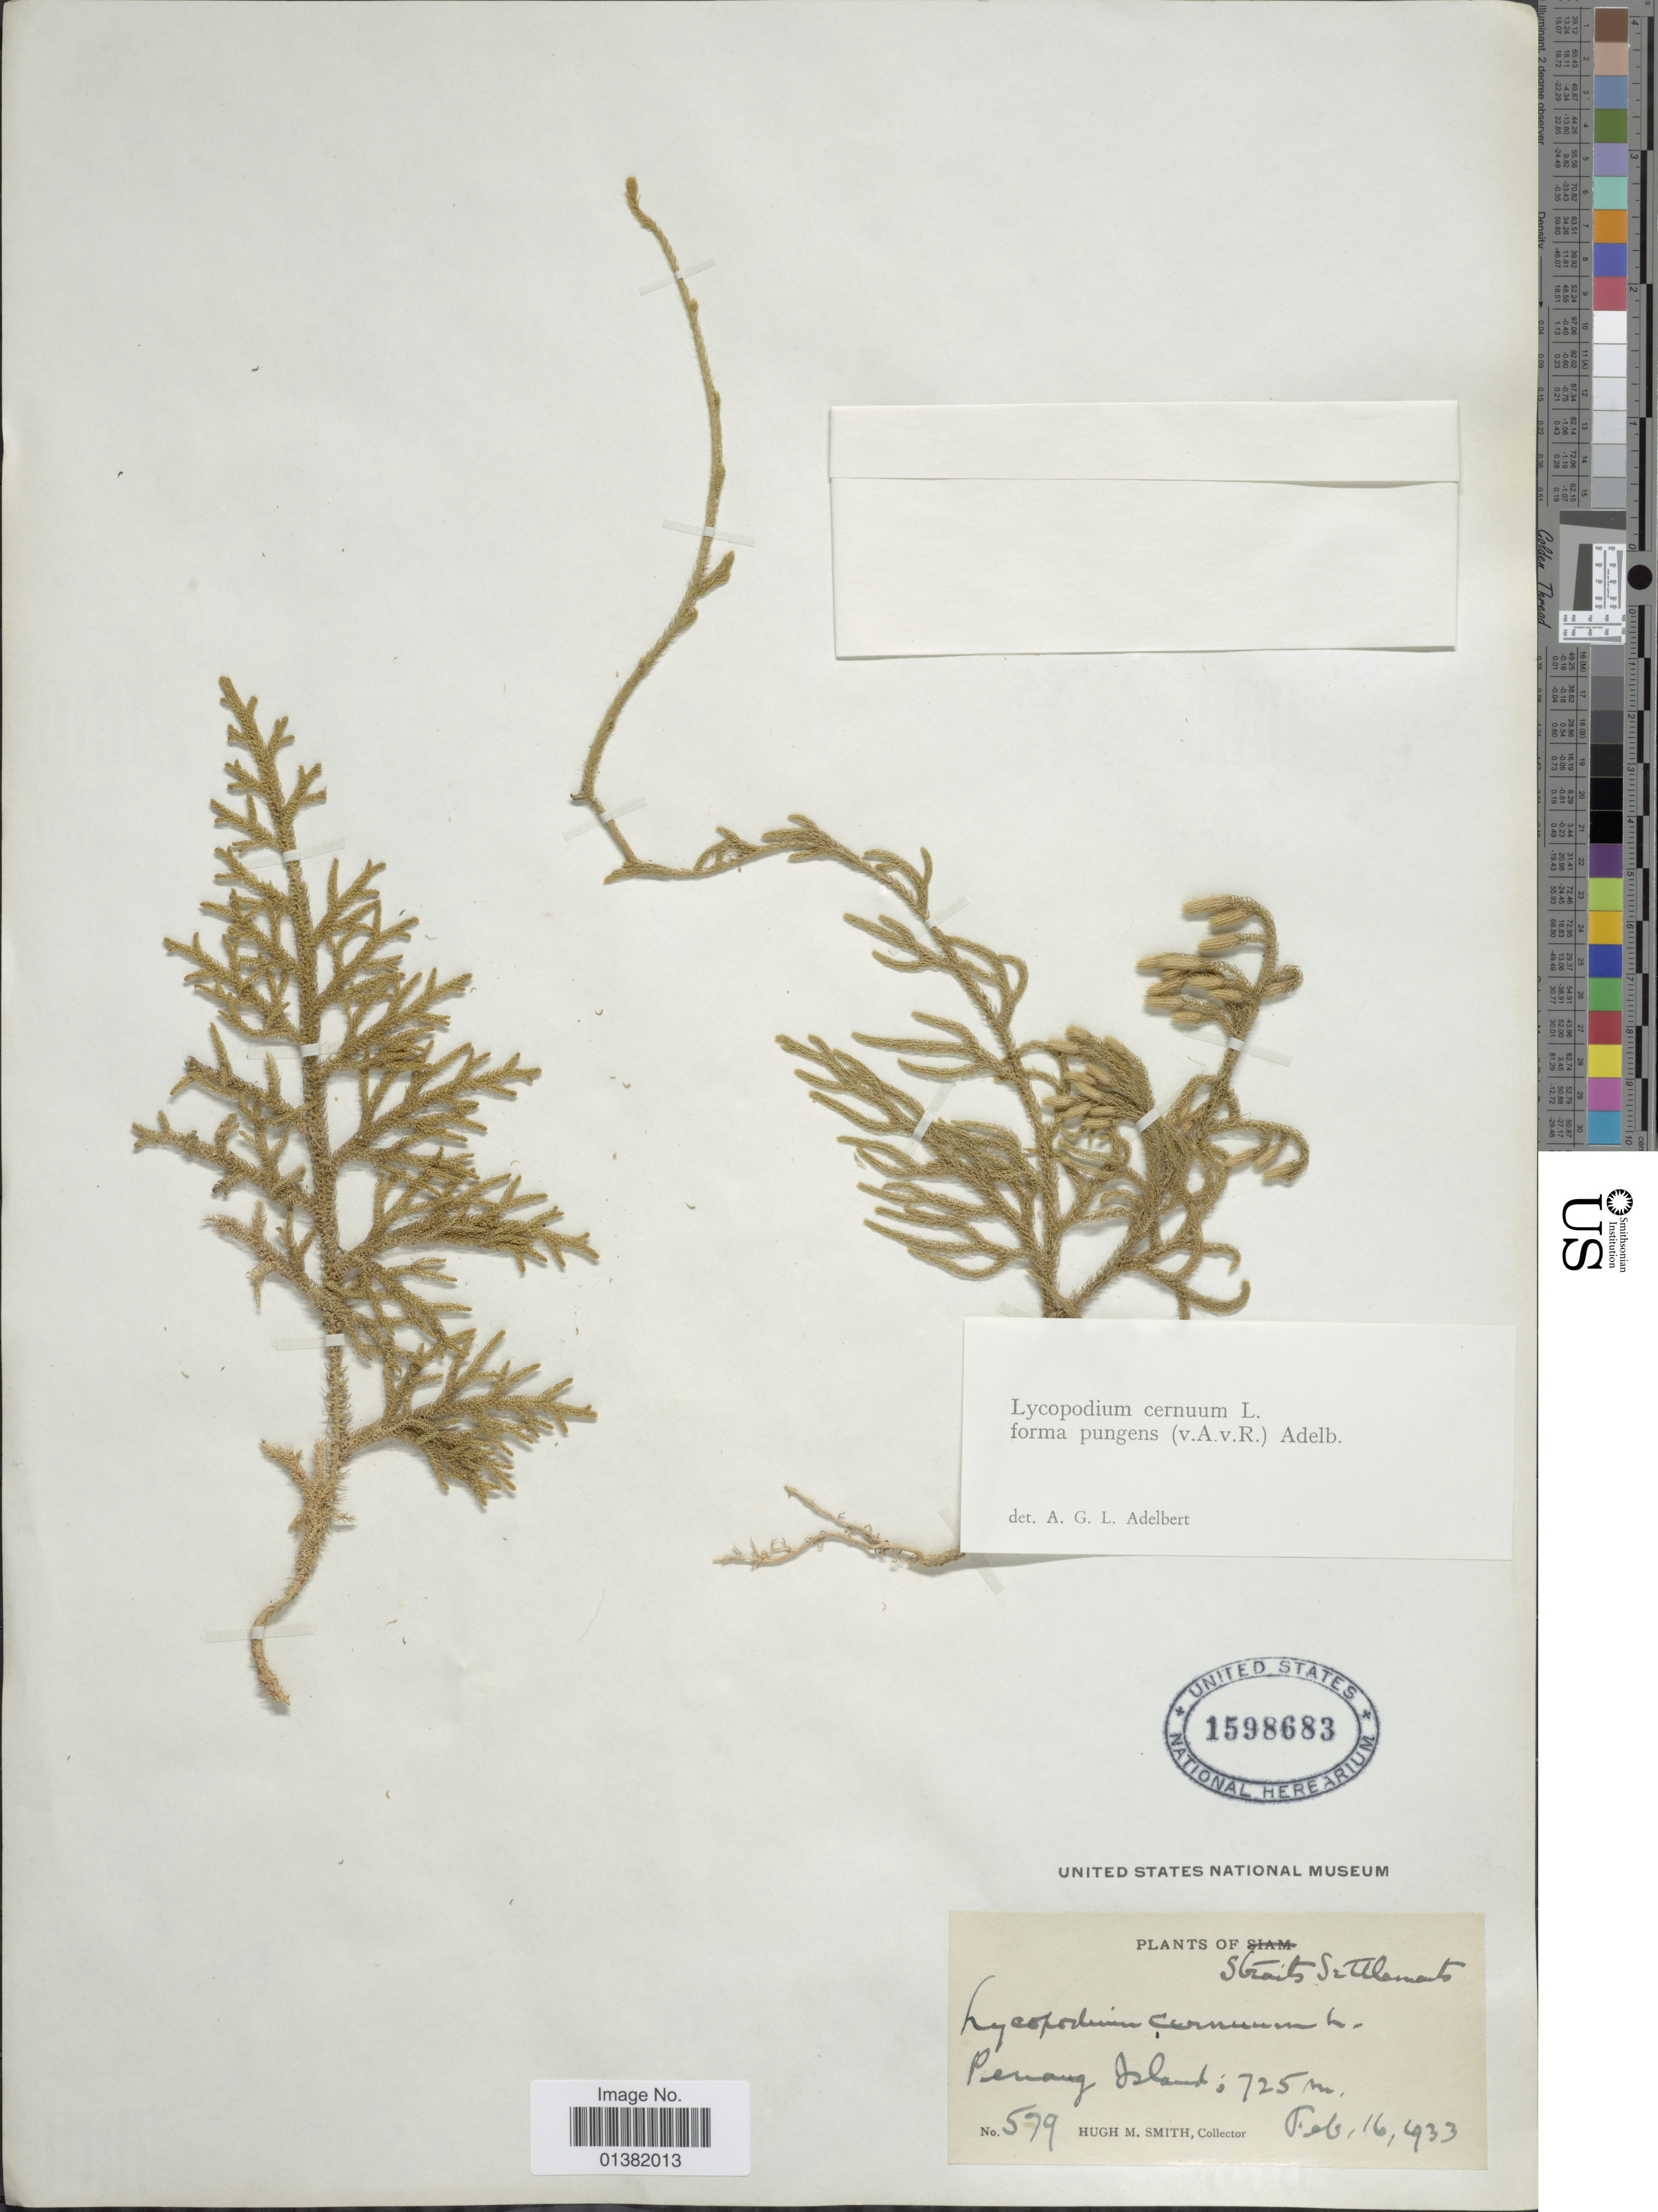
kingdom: Plantae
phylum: Tracheophyta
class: Lycopodiopsida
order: Lycopodiales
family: Lycopodiaceae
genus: Palhinhaea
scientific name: Palhinhaea cernua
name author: (L.) Vasc. & Franco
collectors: H. M. Smith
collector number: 579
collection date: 1933-02-16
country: Malaysia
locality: Straits Settlements, Penang Island.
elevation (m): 725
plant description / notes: Corrected "Straits Setlamats, Penang Island" to "Straits Settlements, Penang Island."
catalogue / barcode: US 1598683